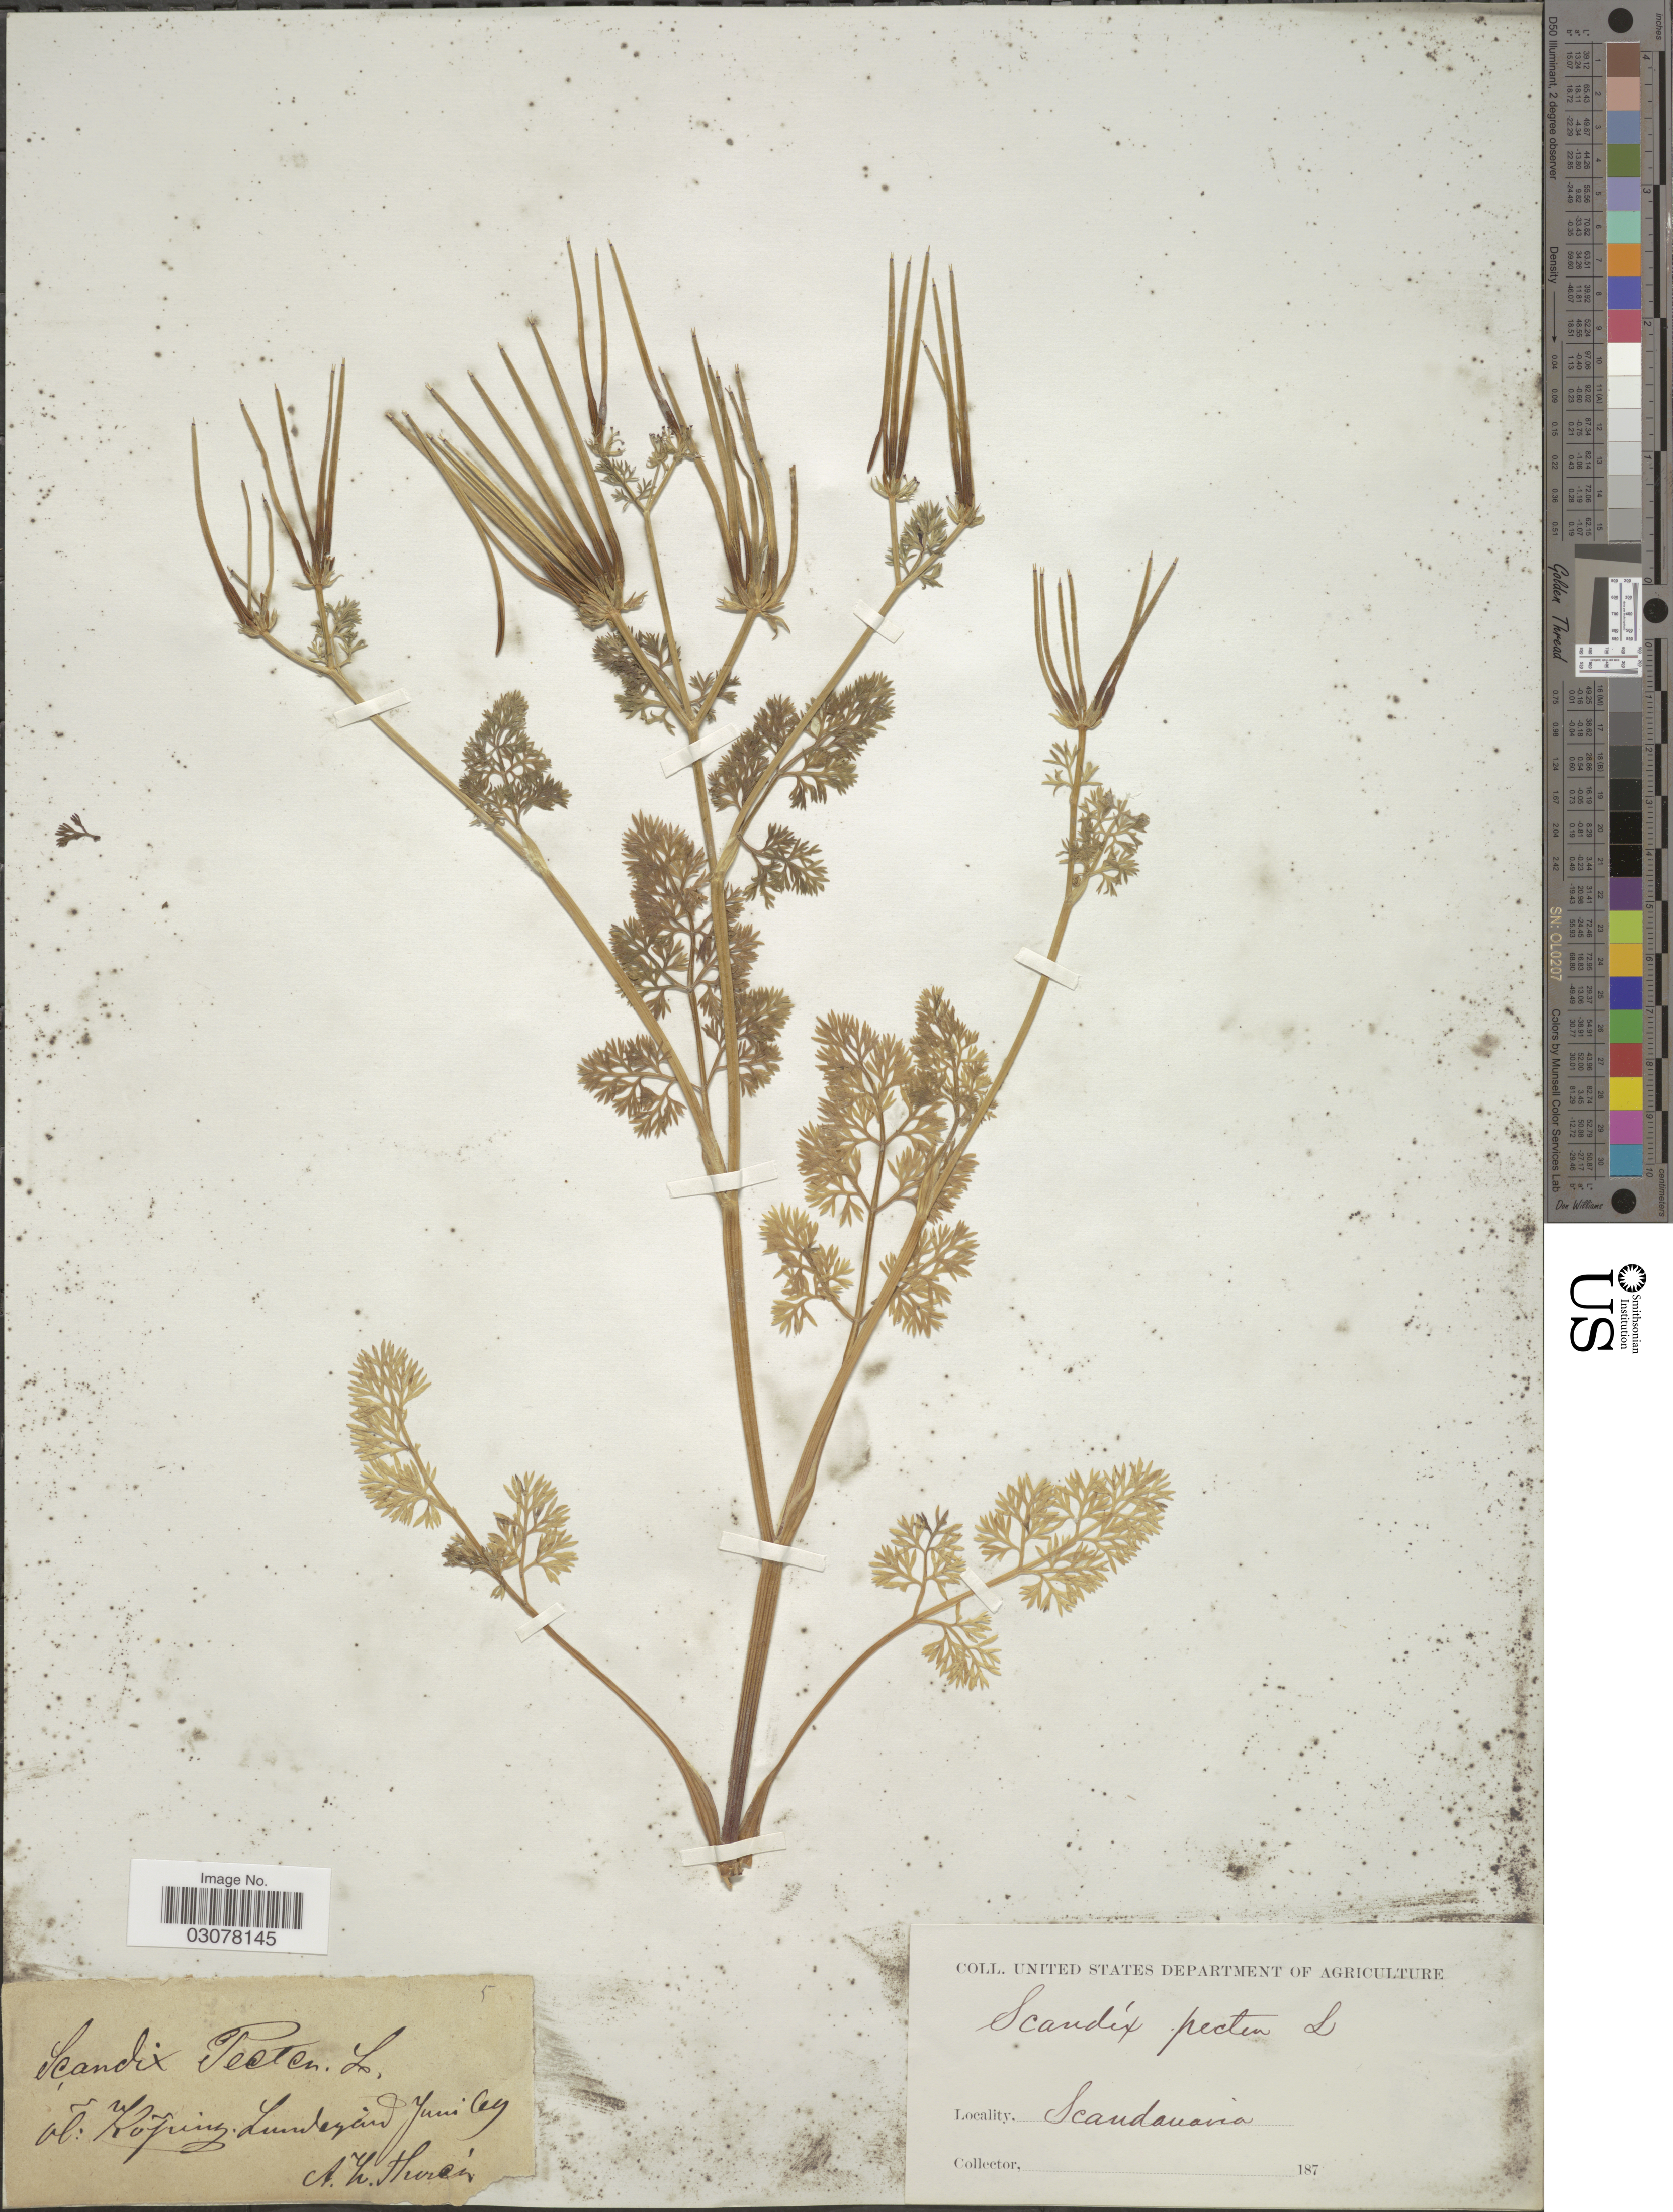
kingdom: Plantae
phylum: Tracheophyta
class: Magnoliopsida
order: Apiales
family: Apiaceae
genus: Scandix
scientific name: Scandix pecten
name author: Scop.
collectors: A. Huren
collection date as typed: Transcribed d/m/y: /6/69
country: Sweden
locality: Scandanavia. Ol. Köping. Lundegård.